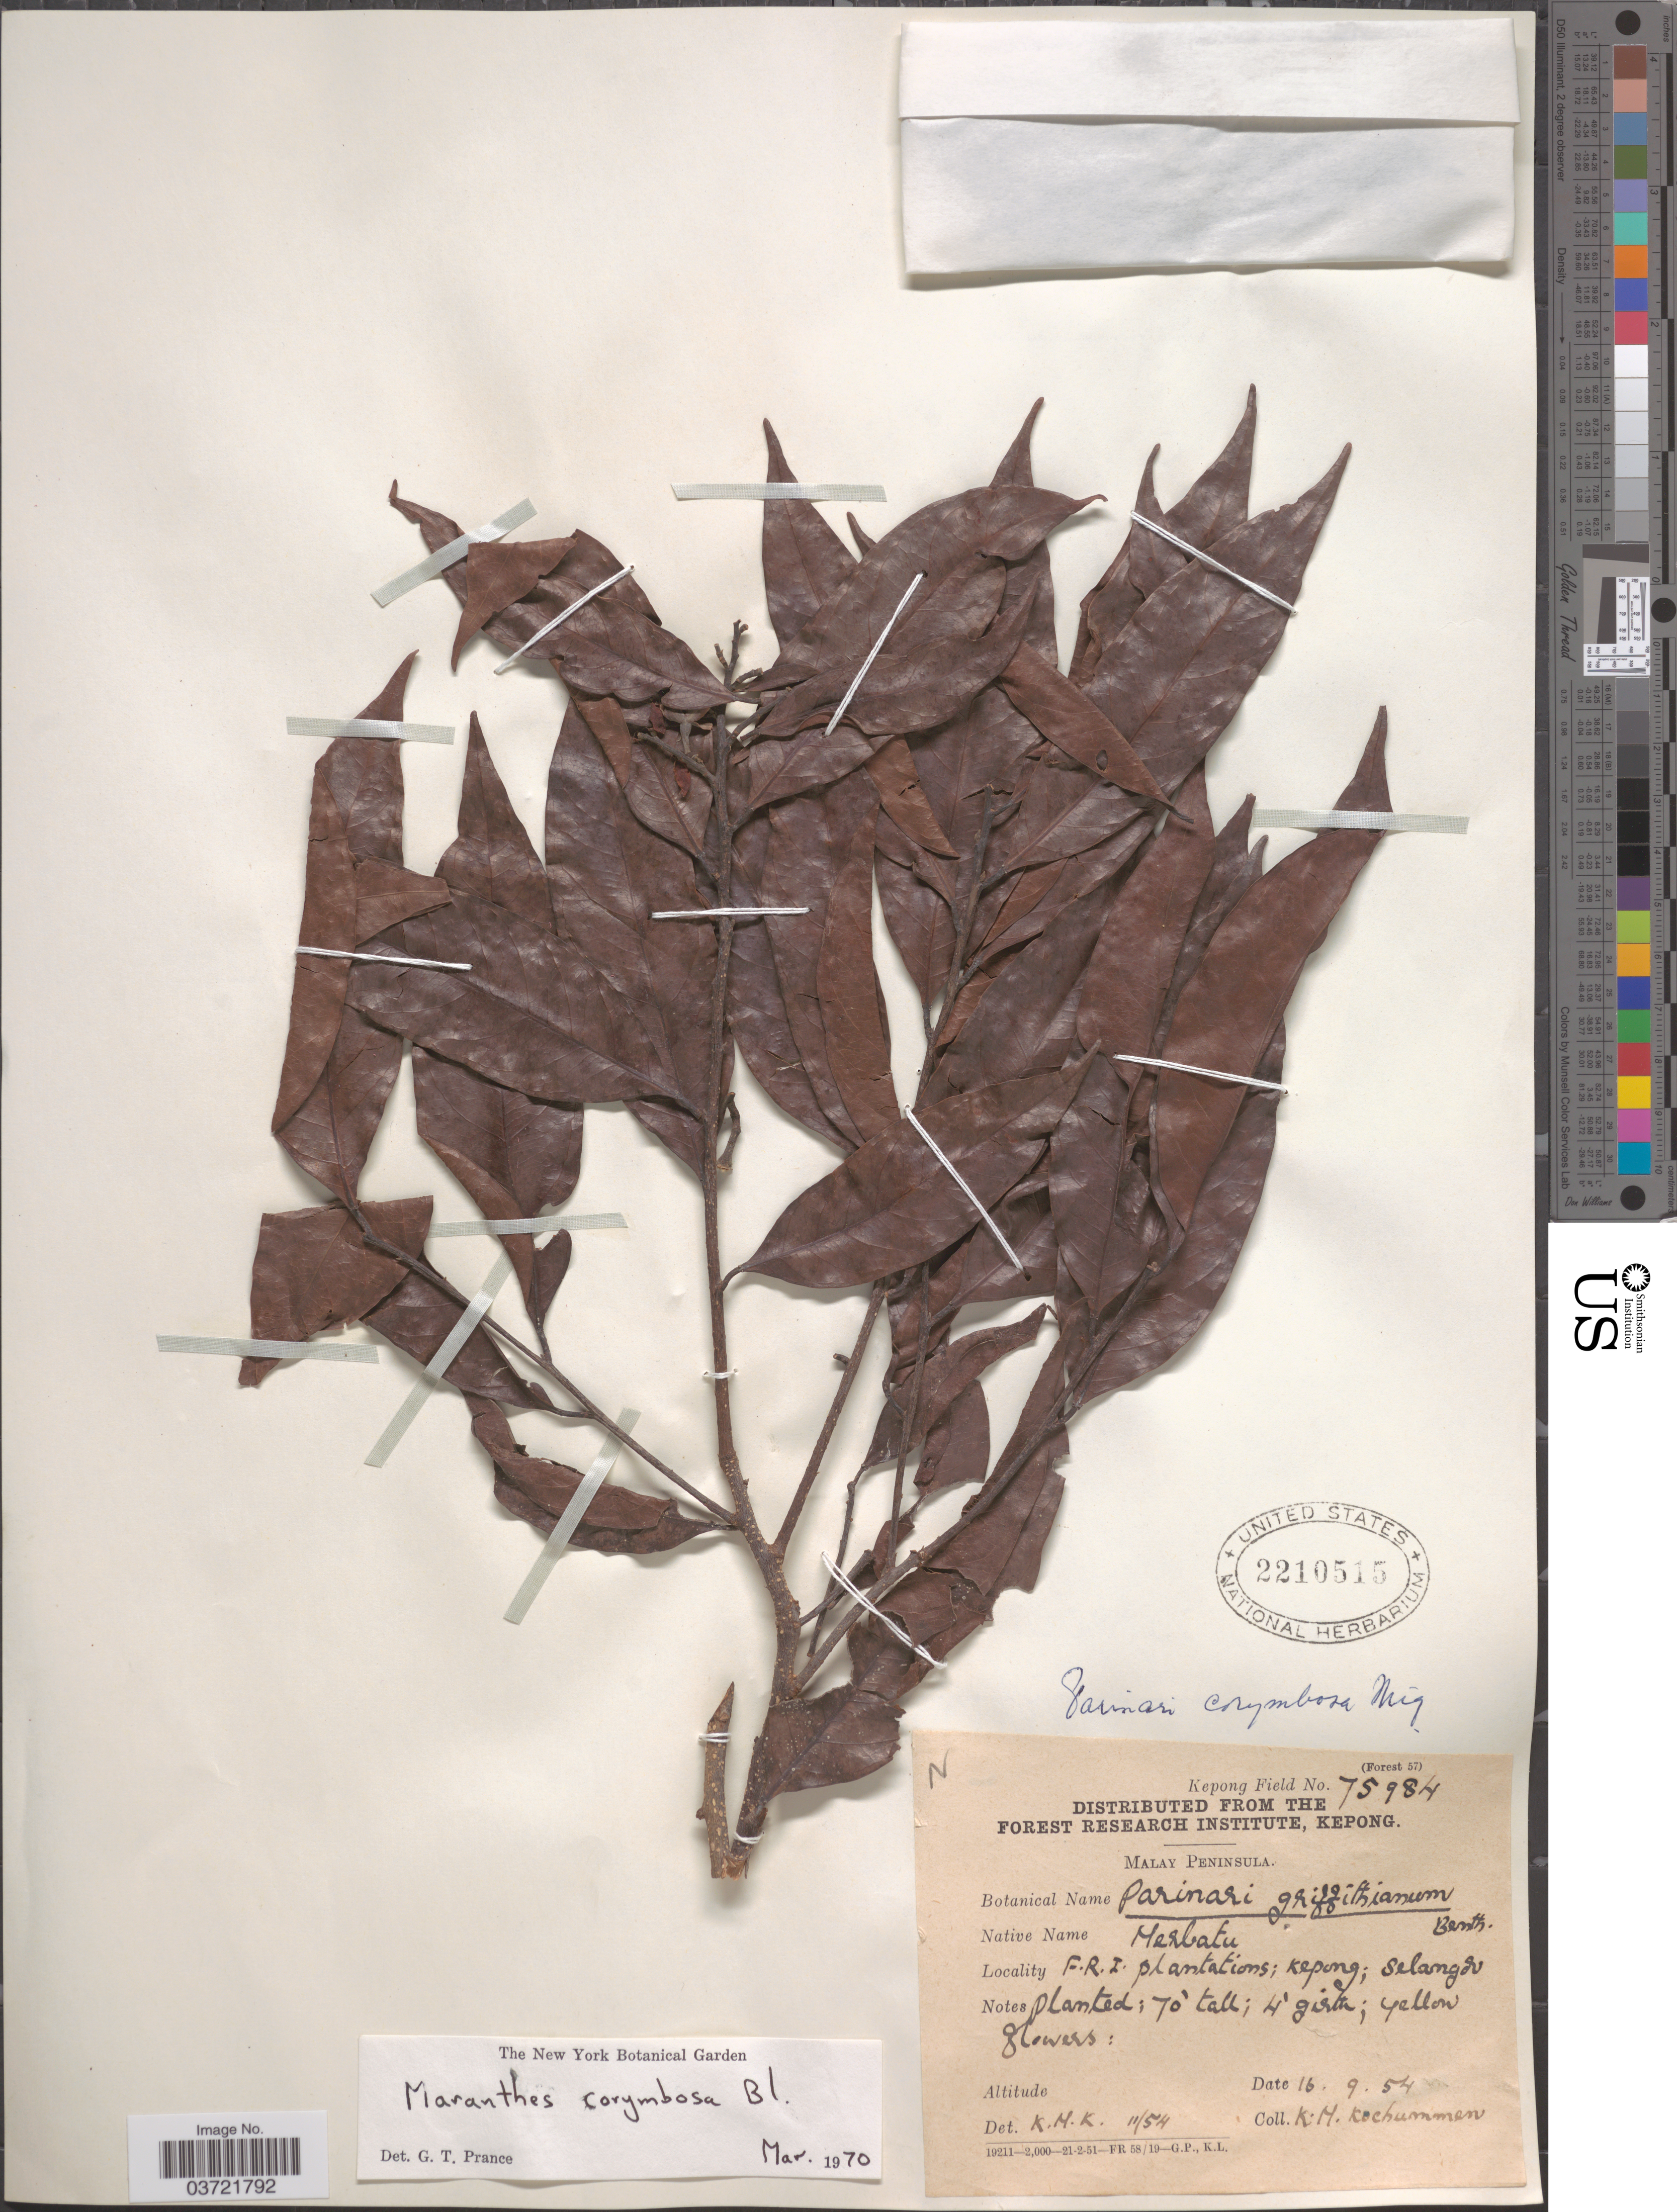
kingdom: Plantae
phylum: Tracheophyta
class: Magnoliopsida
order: Malpighiales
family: Chrysobalanaceae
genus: Maranthes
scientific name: Maranthes corymbosa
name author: Blume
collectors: K. Kochummen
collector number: Kepong Field 75984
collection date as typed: Transcribed d/m/y: 16/9/54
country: Malaysia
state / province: Selangor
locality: Malay Peninsula. F. R. I. plantations; Kepong.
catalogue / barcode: US 2210515